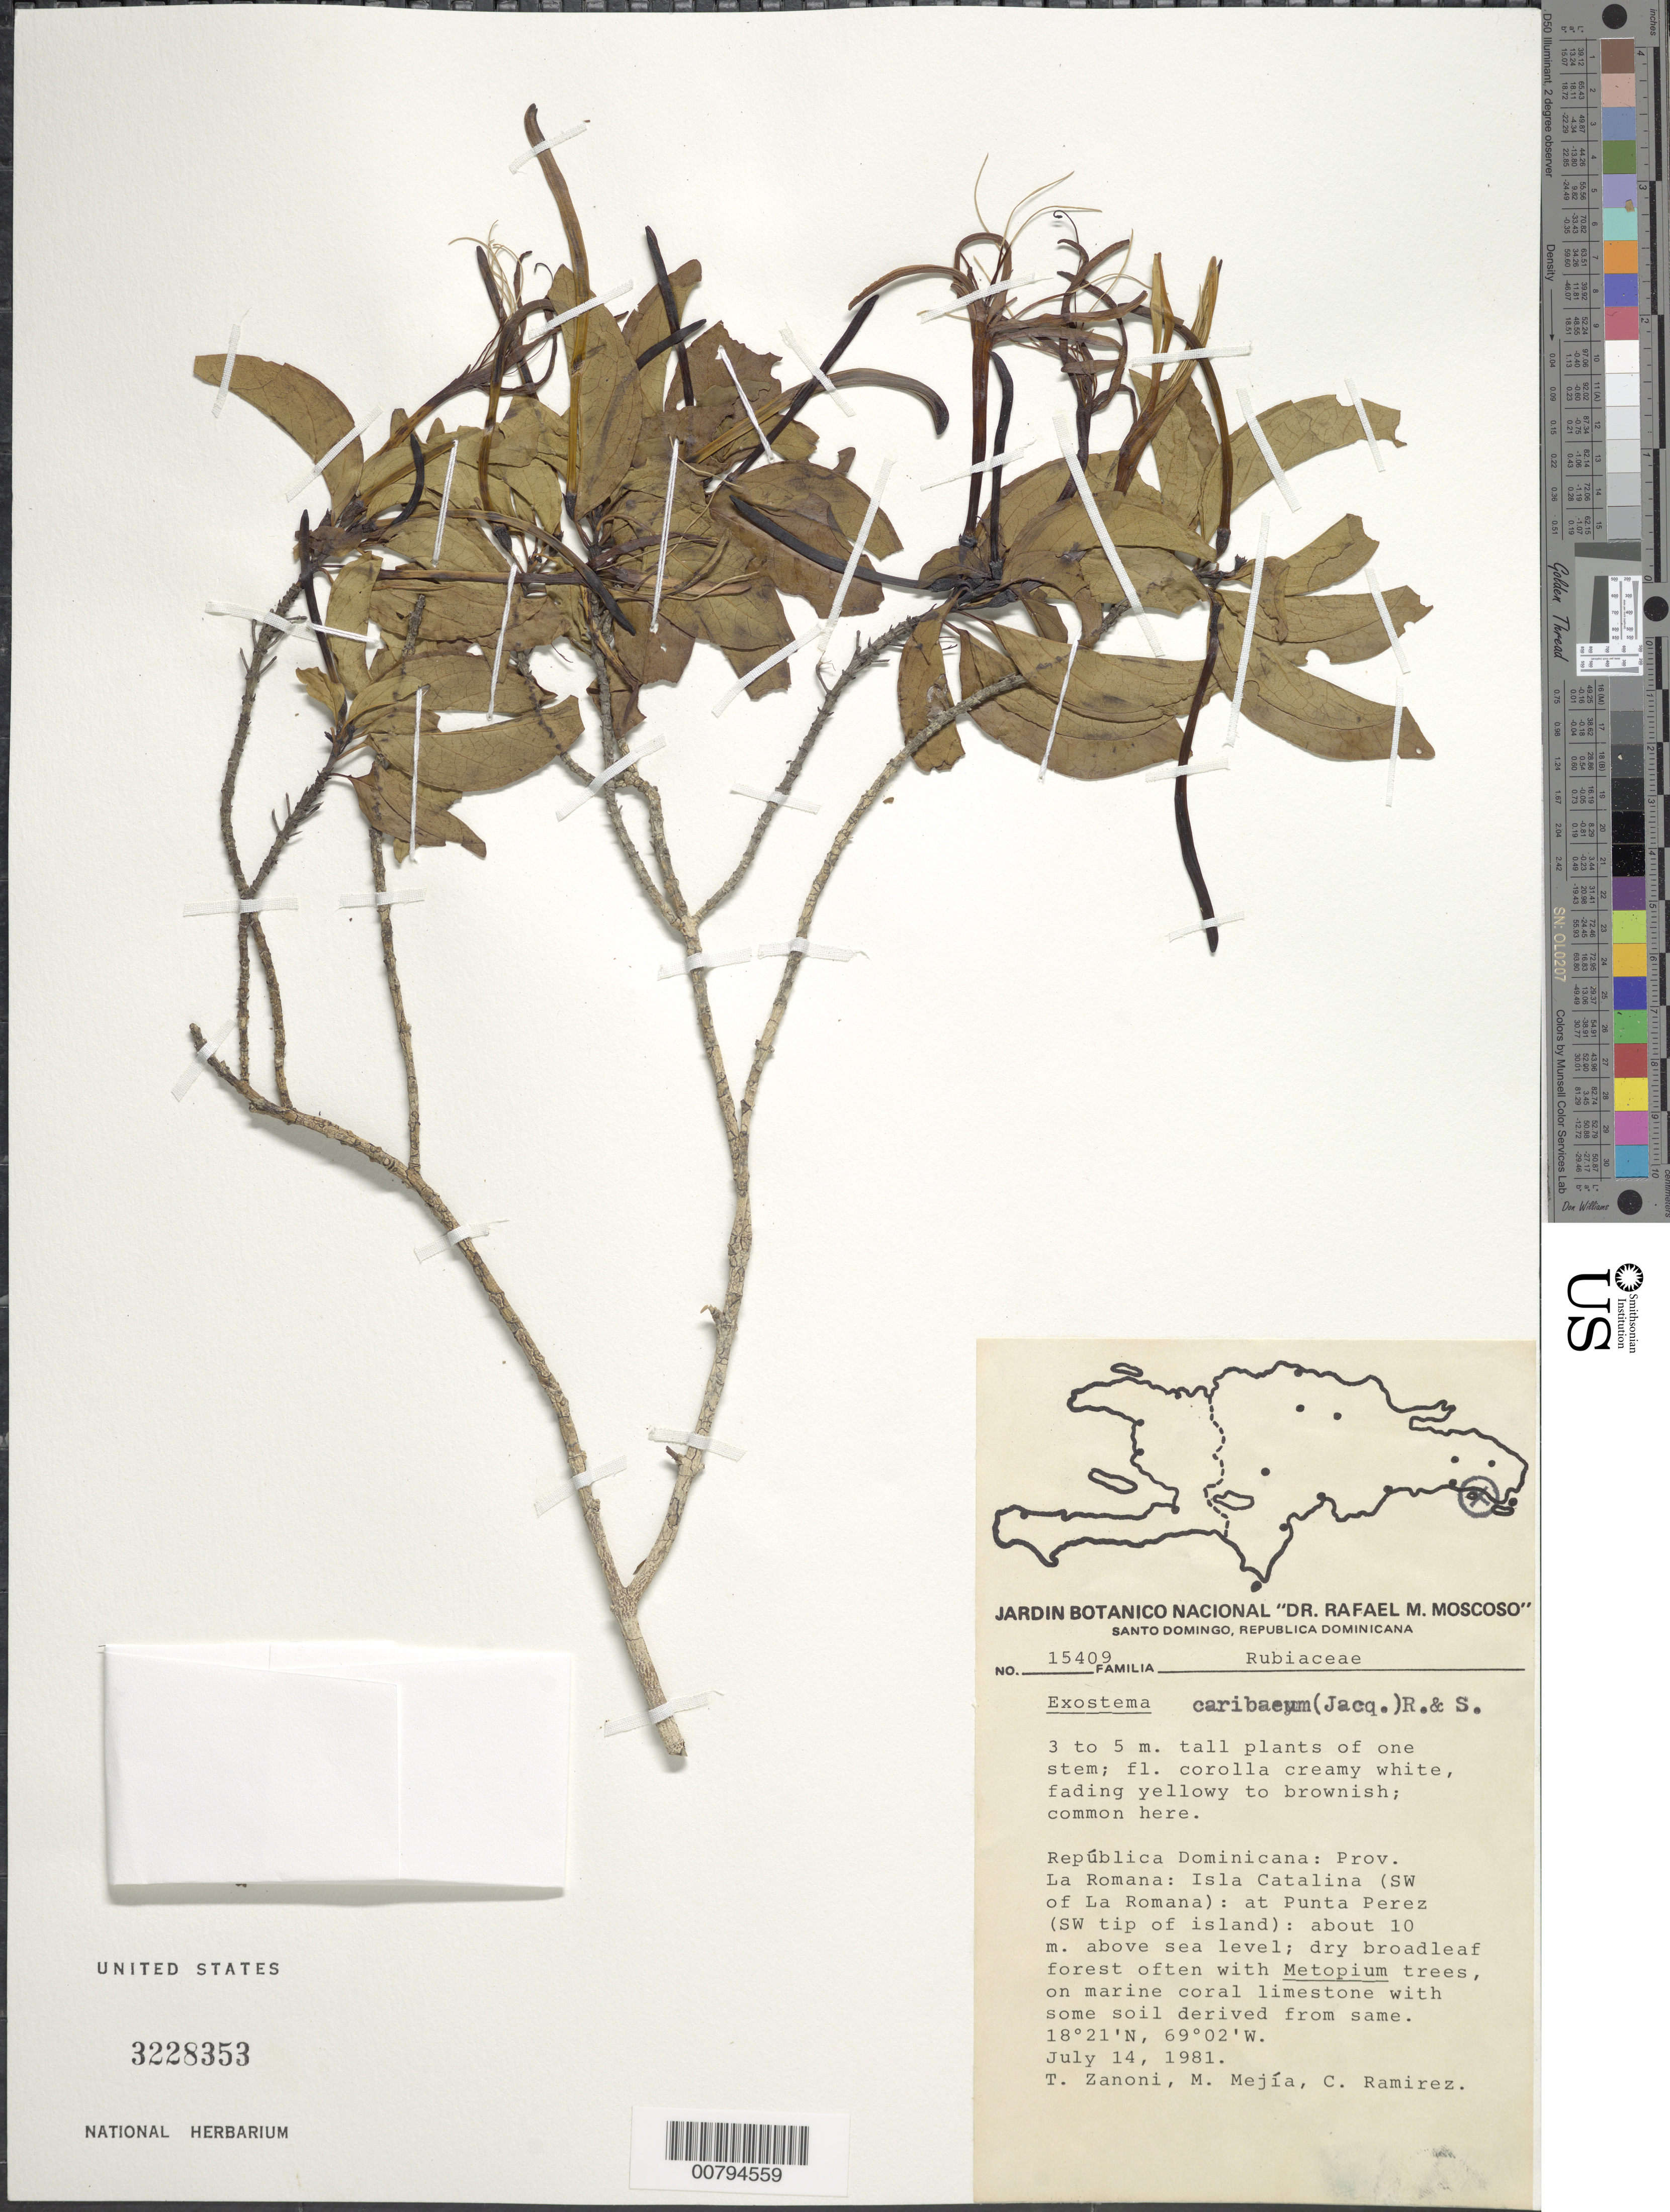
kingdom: Plantae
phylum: Tracheophyta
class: Magnoliopsida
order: Gentianales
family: Rubiaceae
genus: Exostema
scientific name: Exostema caribaeum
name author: (Jacq.) Roem. & Schult.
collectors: T. A. Zanoni, M. M. Mejía & C. Ramirez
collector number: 15409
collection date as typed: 14 Jul 1981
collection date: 1981-07-14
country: Dominican Republic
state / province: La Romana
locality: Isla Catalina (SW of Romana); at Punta Perez (SW tip of island)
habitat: Dry broadleaf forest often with Metopium trees, on marine coral limestone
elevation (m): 10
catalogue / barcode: US 3228353